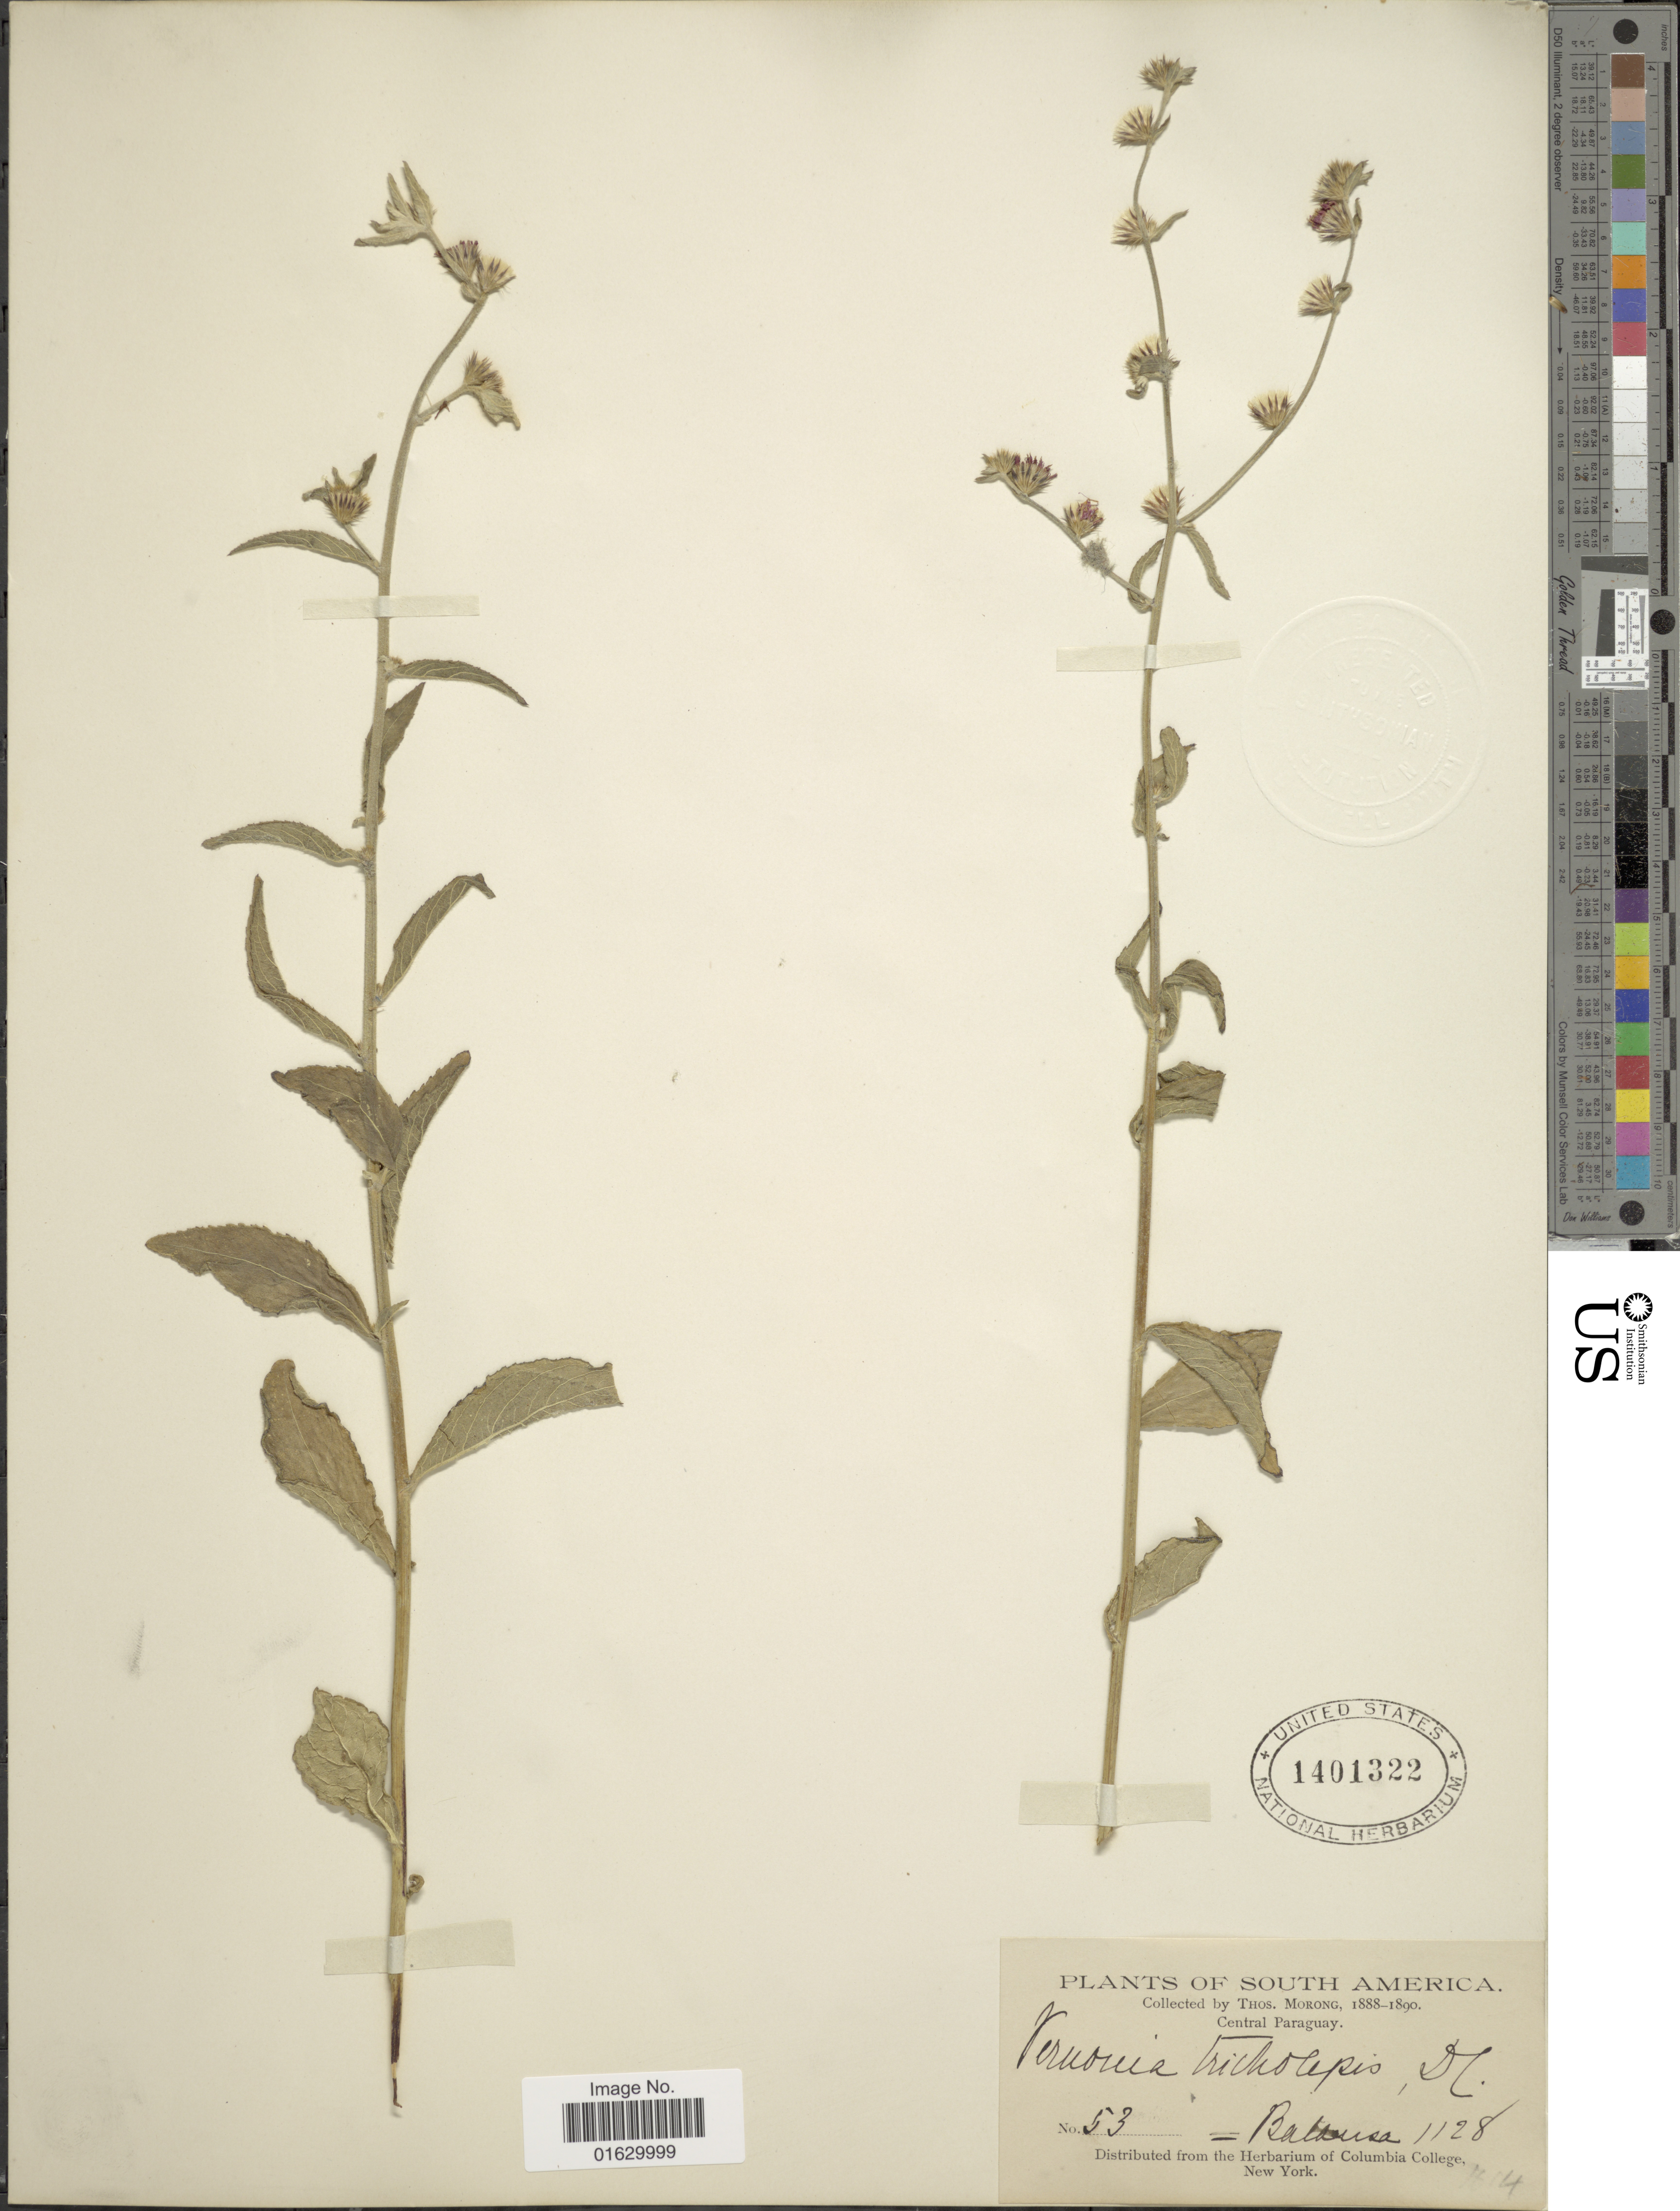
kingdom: Plantae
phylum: Tracheophyta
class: Magnoliopsida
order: Asterales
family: Asteraceae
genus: Lepidaploa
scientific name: Lepidaploa gracilis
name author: (Kunth) H. Rob.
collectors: -. Balansa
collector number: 53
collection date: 1888/1890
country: Paraguay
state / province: Central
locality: South America, Central Paraguay.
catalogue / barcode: US 1401322